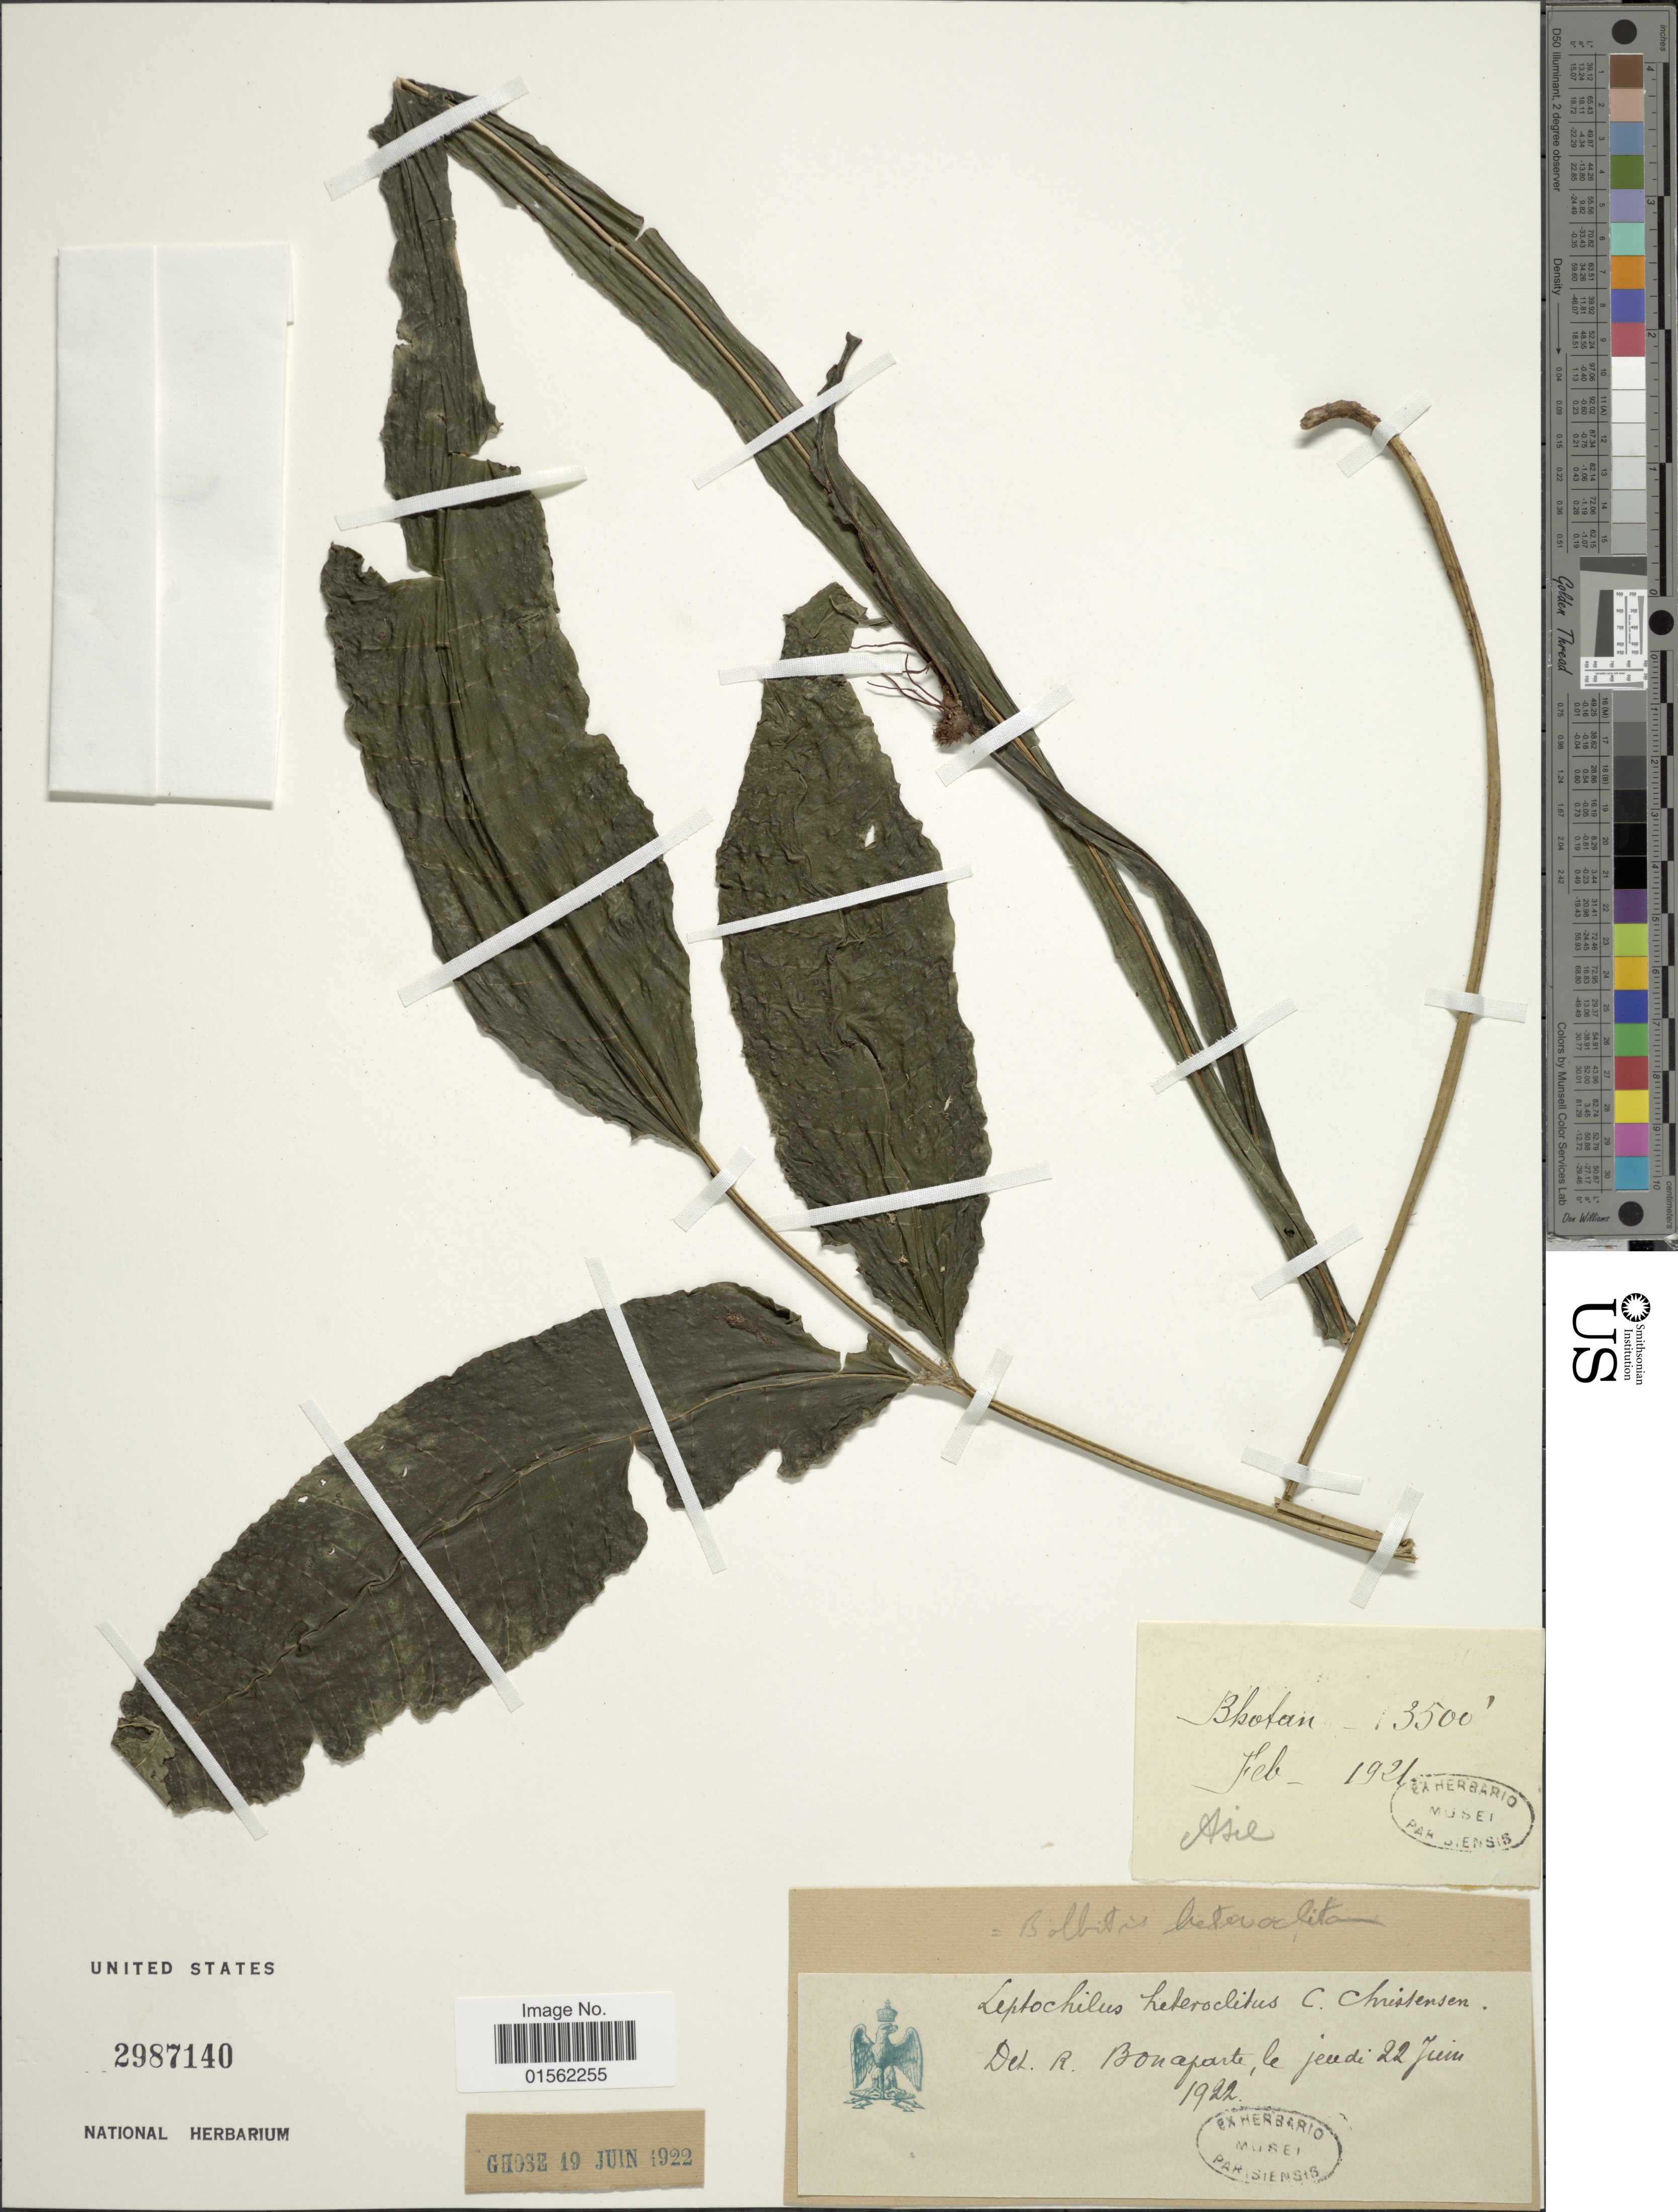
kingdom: Plantae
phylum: Tracheophyta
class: Polypodiopsida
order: Polypodiales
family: Dryopteridaceae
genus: Bolbitis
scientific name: Bolbitis heteroclita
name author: (C. Presl) Ching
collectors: ex herb. Mus. Paraensis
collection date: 1921-02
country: Bhutan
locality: Asie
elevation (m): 4115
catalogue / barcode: US 2987140